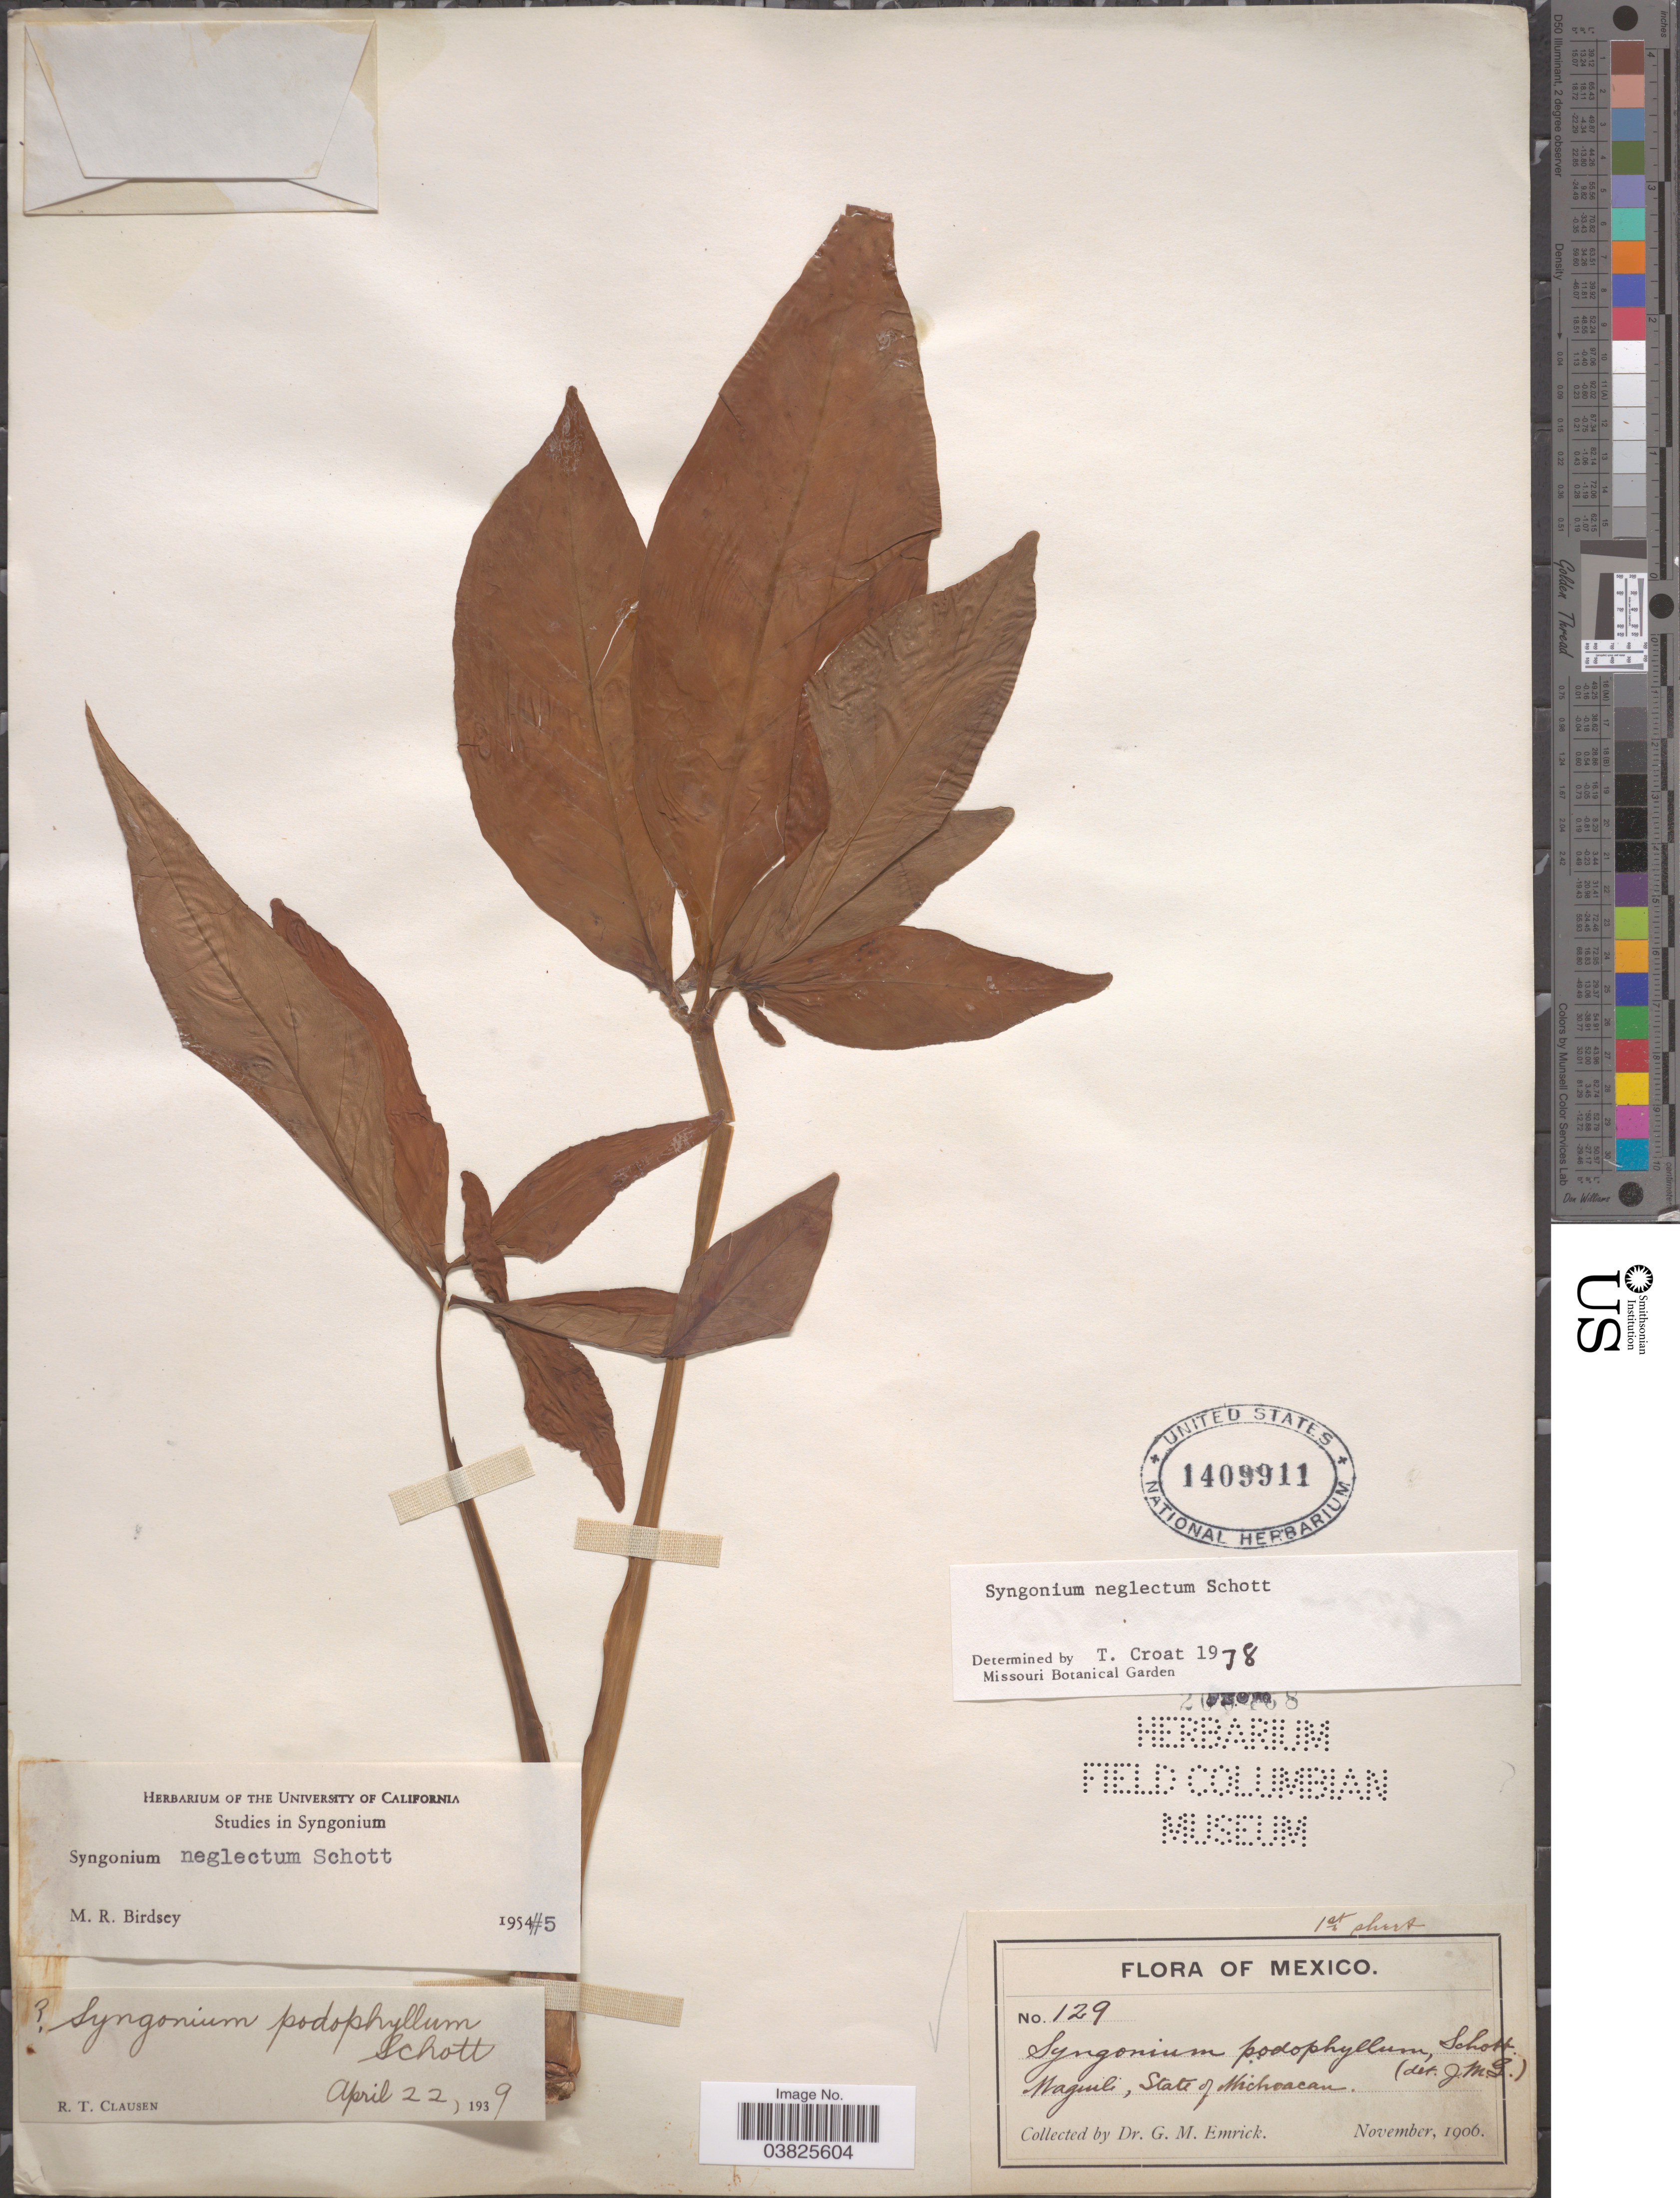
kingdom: Plantae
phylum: Tracheophyta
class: Liliopsida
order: Alismatales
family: Araceae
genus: Syngonium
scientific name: Syngonium neglectum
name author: Schott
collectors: G. Emrick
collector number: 129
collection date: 1906-11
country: Mexico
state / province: Michoacán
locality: Maguili, State of Michoacan.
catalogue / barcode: US 1409911